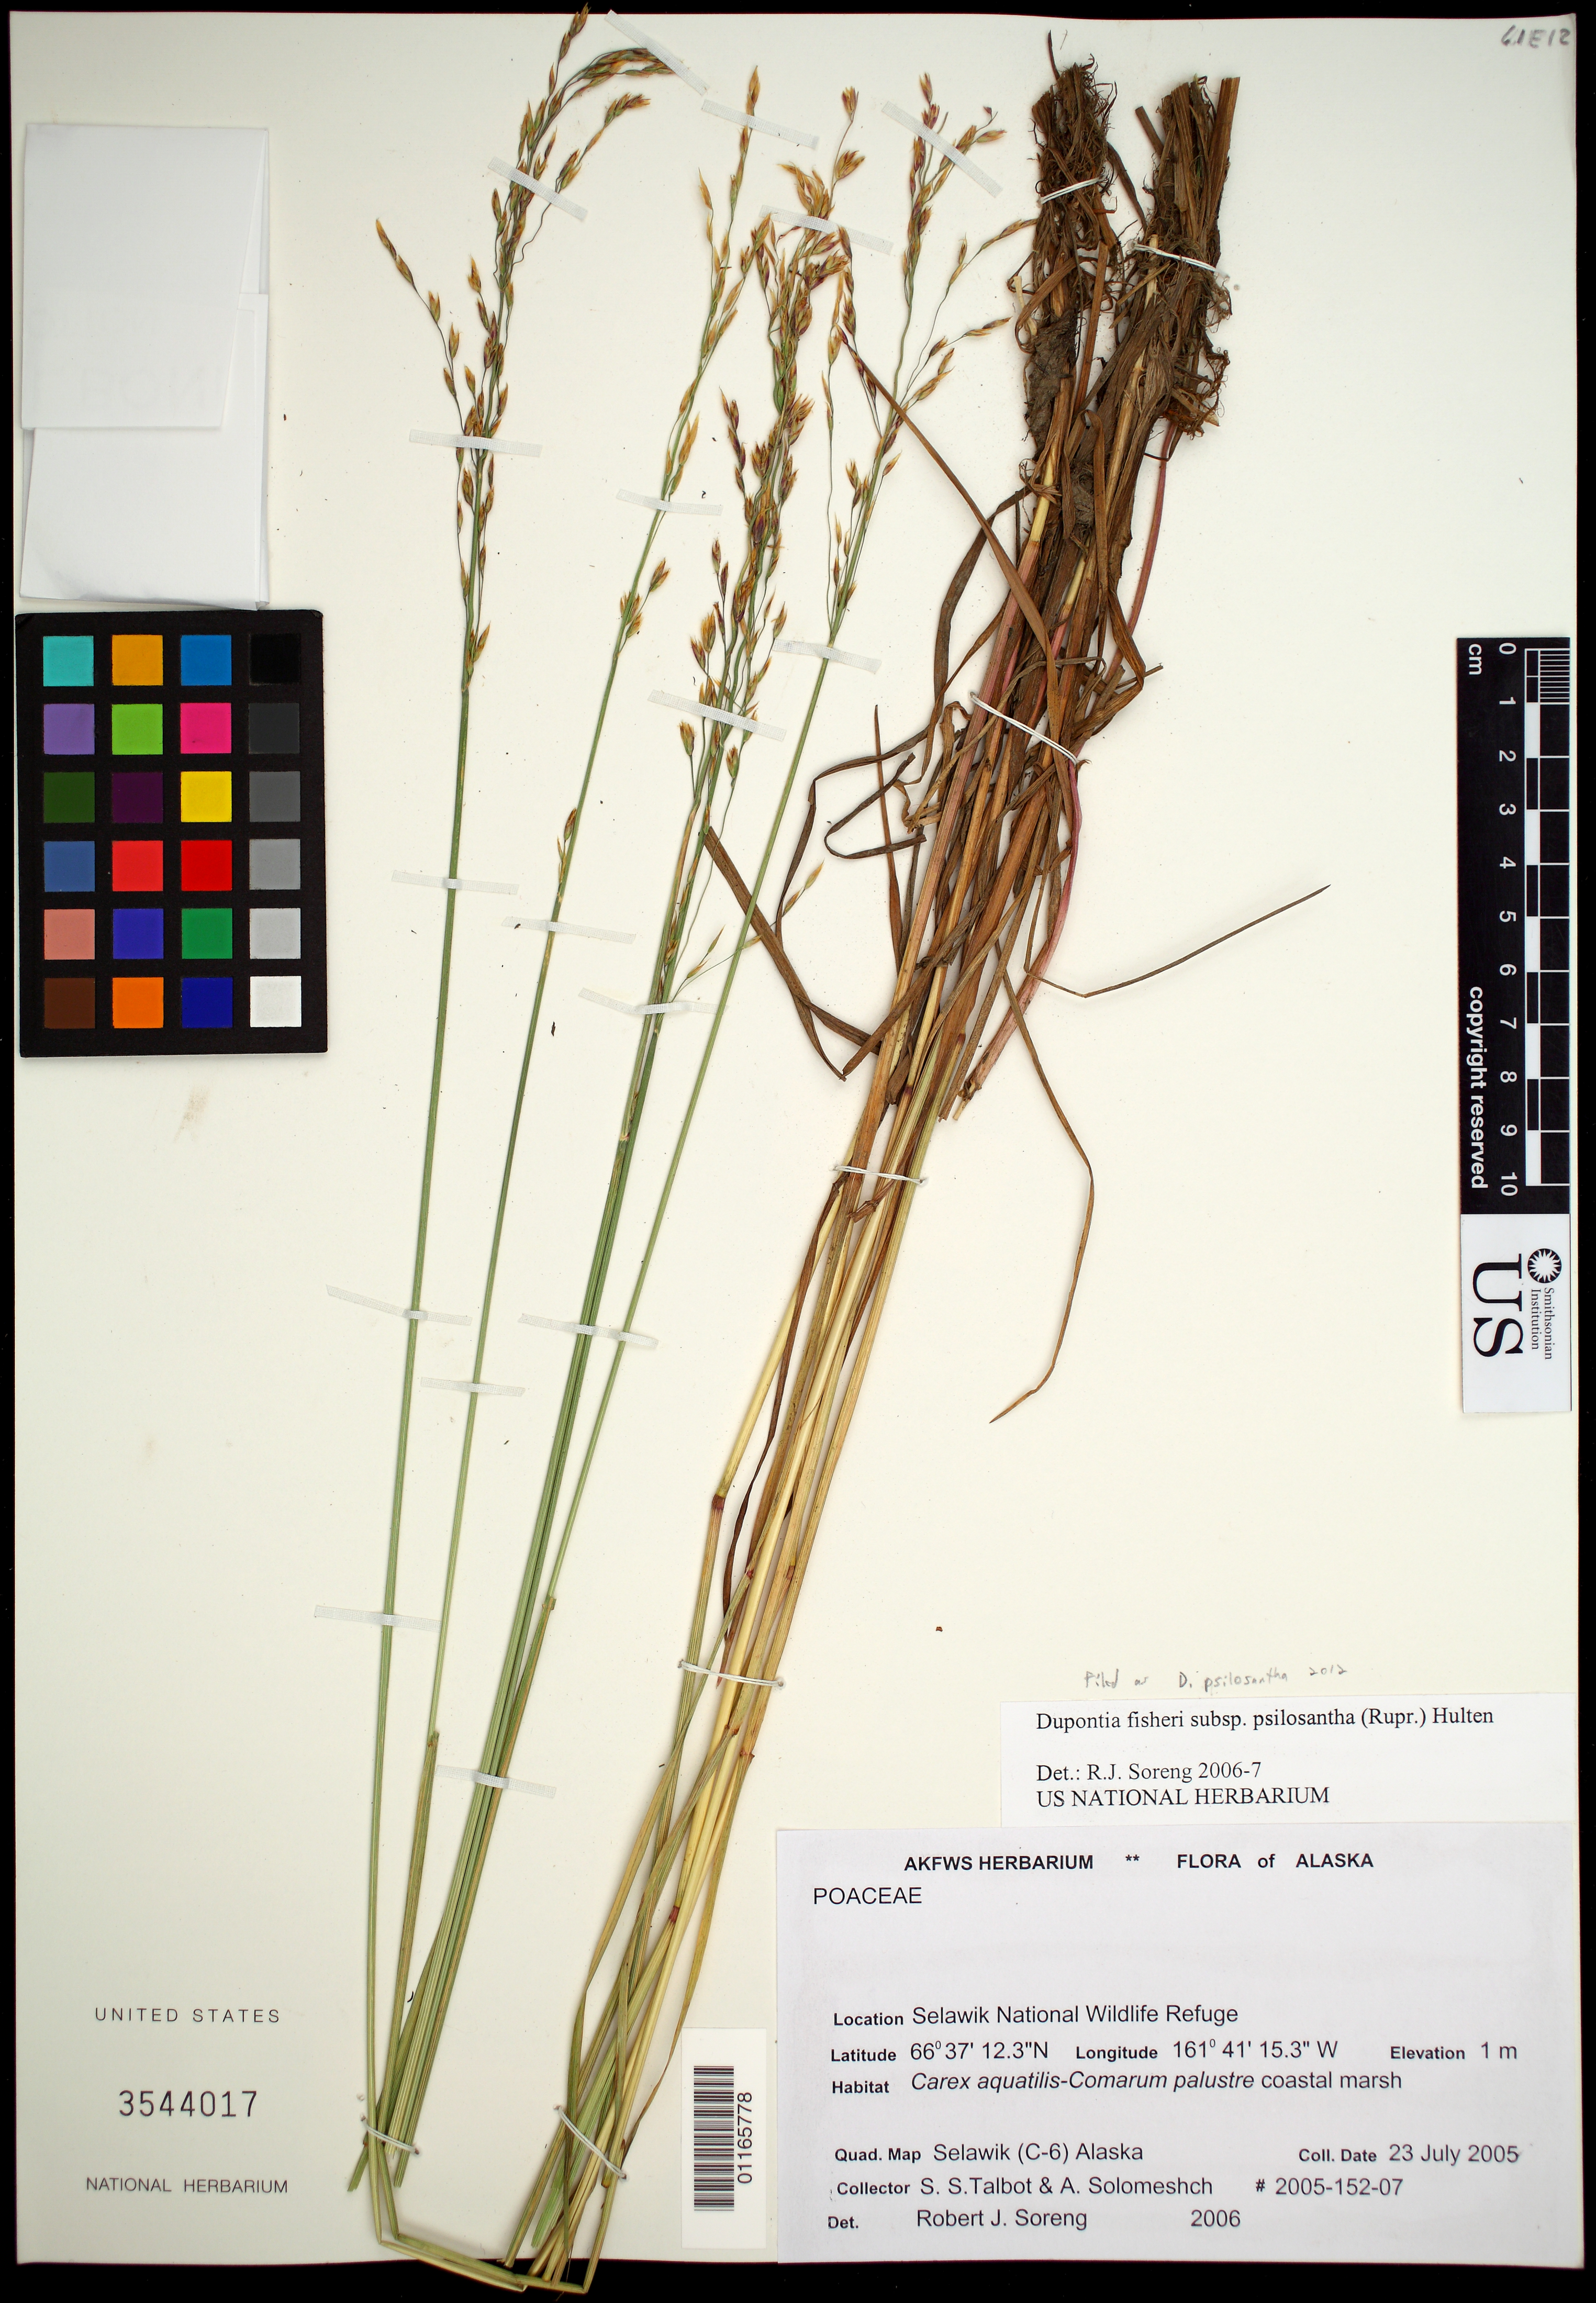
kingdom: Plantae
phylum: Tracheophyta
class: Liliopsida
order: Poales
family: Poaceae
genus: Dupontia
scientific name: Dupontia psilosantha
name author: Rupr.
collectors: S. S. Talbot & A. Solomeshch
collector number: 2005-152-07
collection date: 2005-07-23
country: United States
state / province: Alaska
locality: Selawik National Wildlife Refuge.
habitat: Carex aquatilis-Comarum palustre coastal marsh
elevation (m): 1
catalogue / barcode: US 3544017